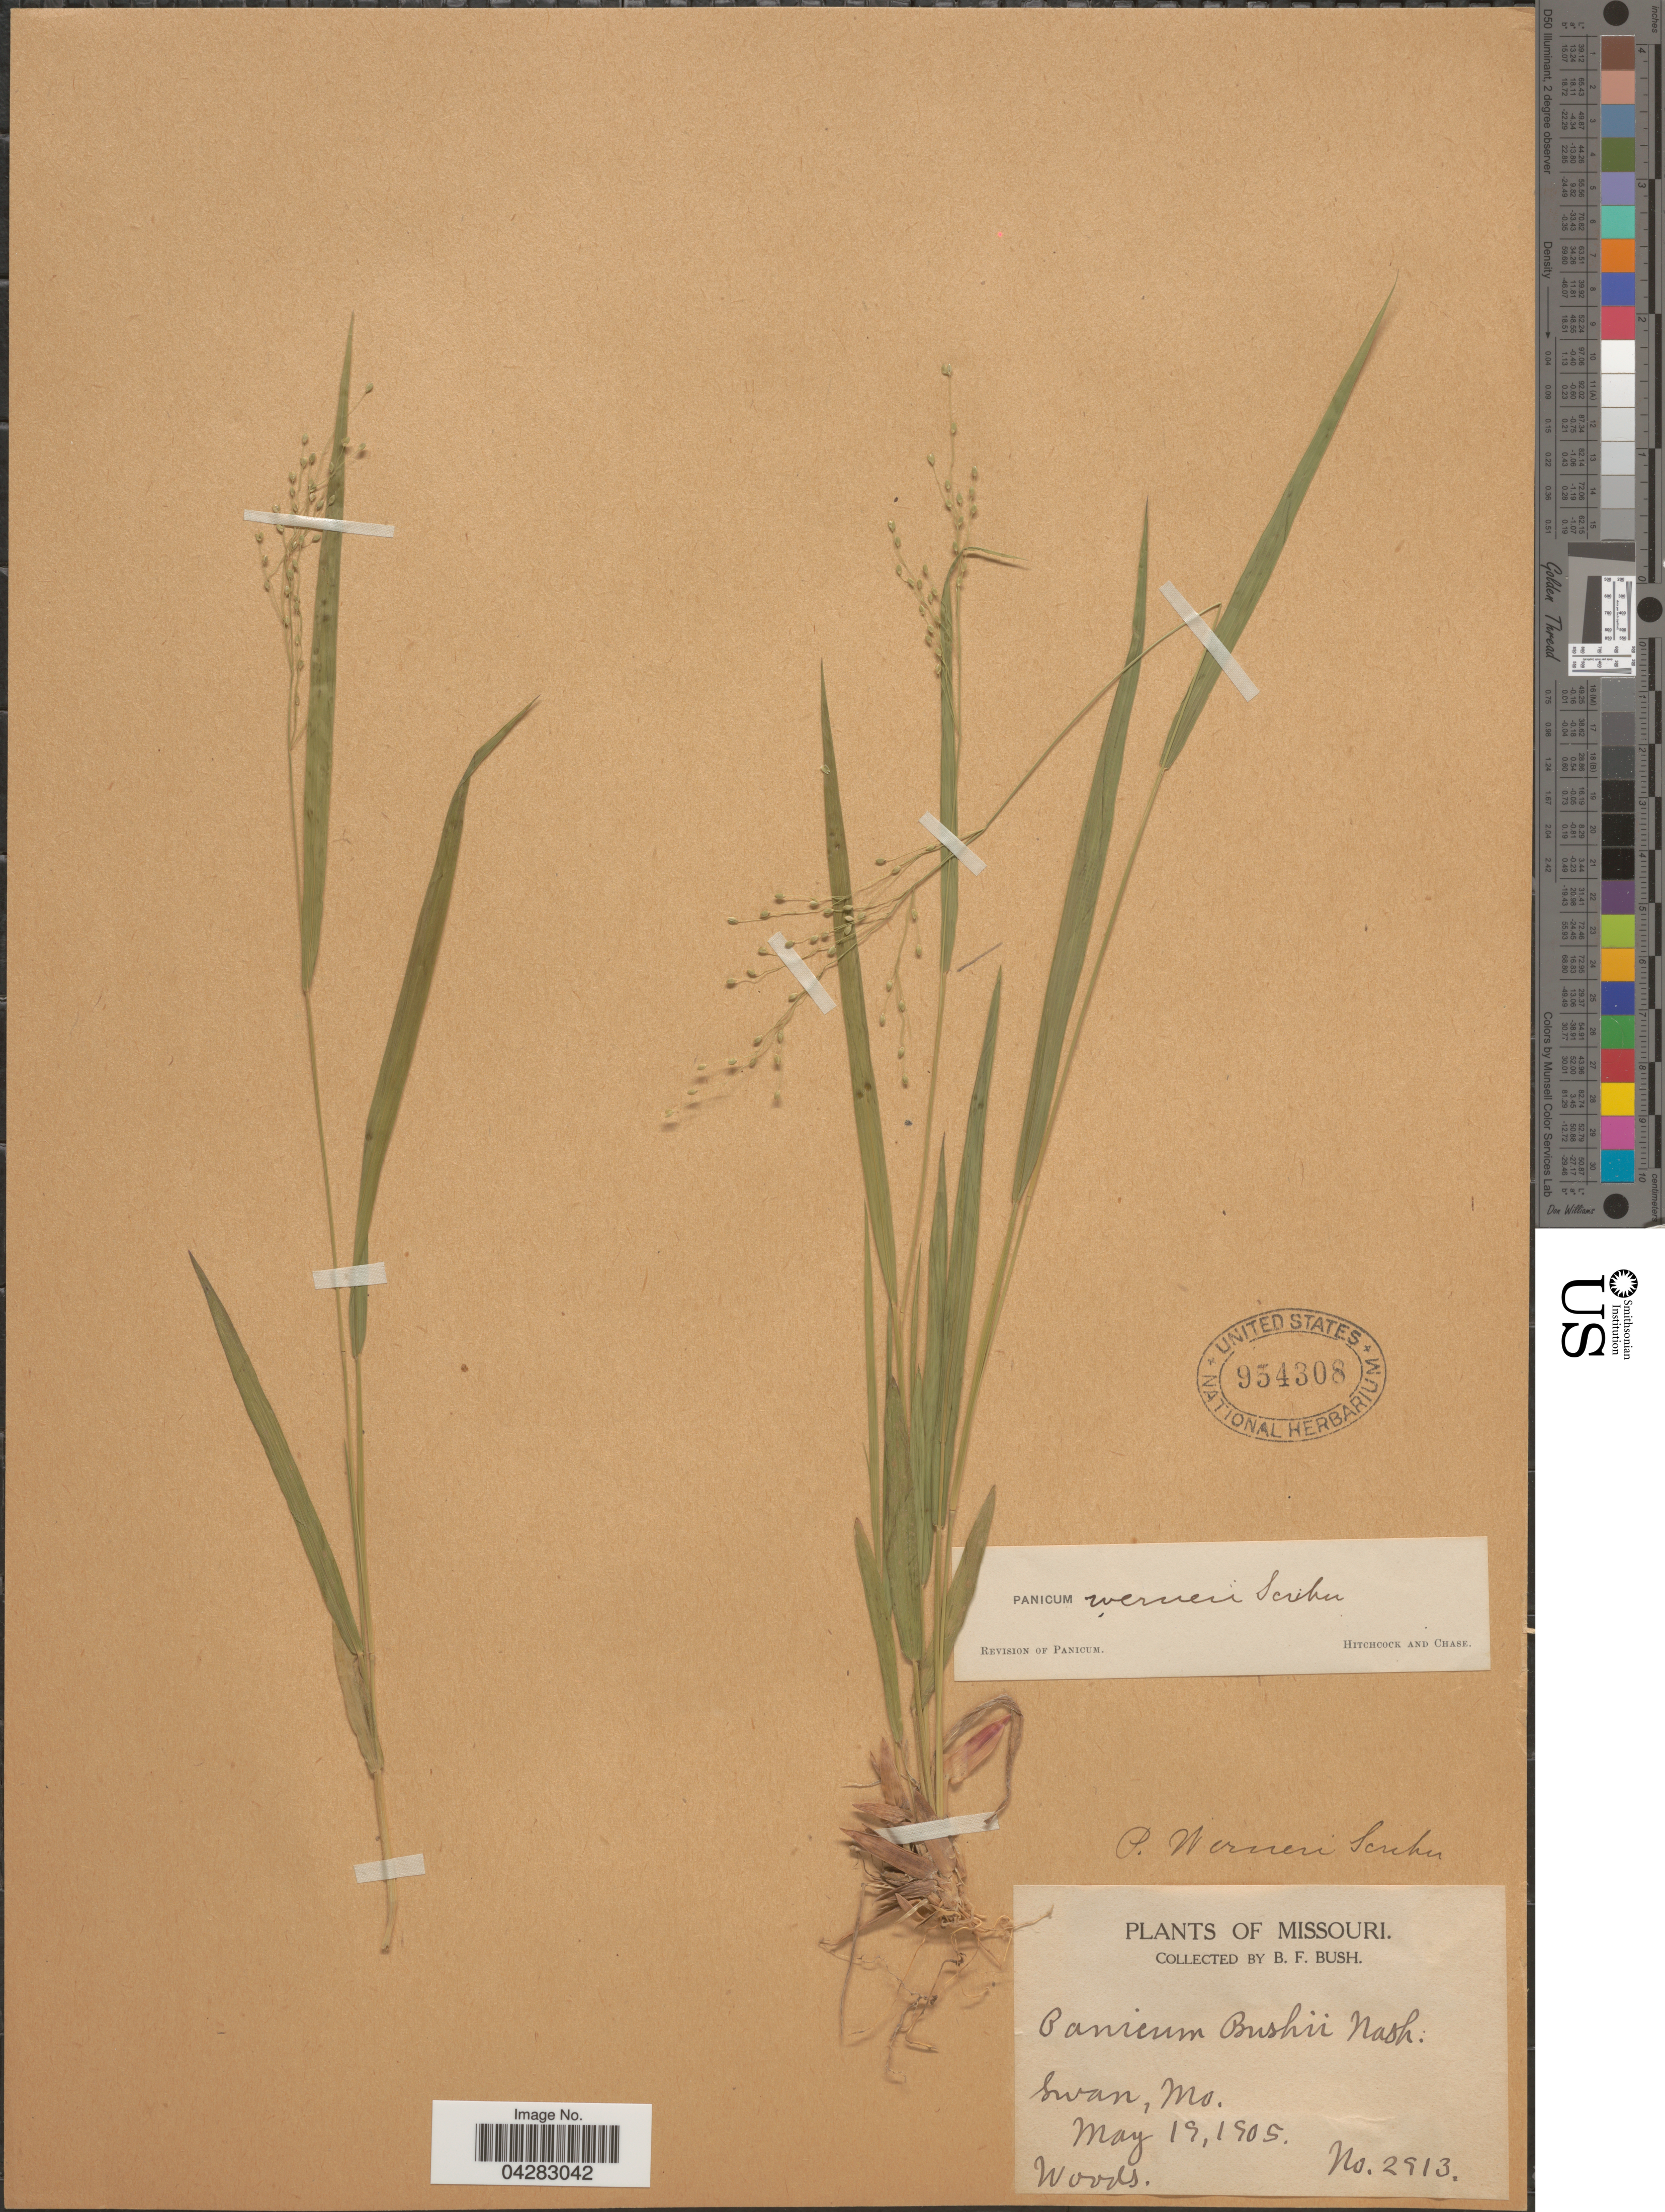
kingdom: Plantae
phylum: Tracheophyta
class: Liliopsida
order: Poales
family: Poaceae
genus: Dichanthelium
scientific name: Dichanthelium linearifolium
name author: (Scribn.) Gould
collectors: B. F. Bush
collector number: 2913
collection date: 1905-05-19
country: United States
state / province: Missouri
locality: Swan. Woods.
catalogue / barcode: US 954308